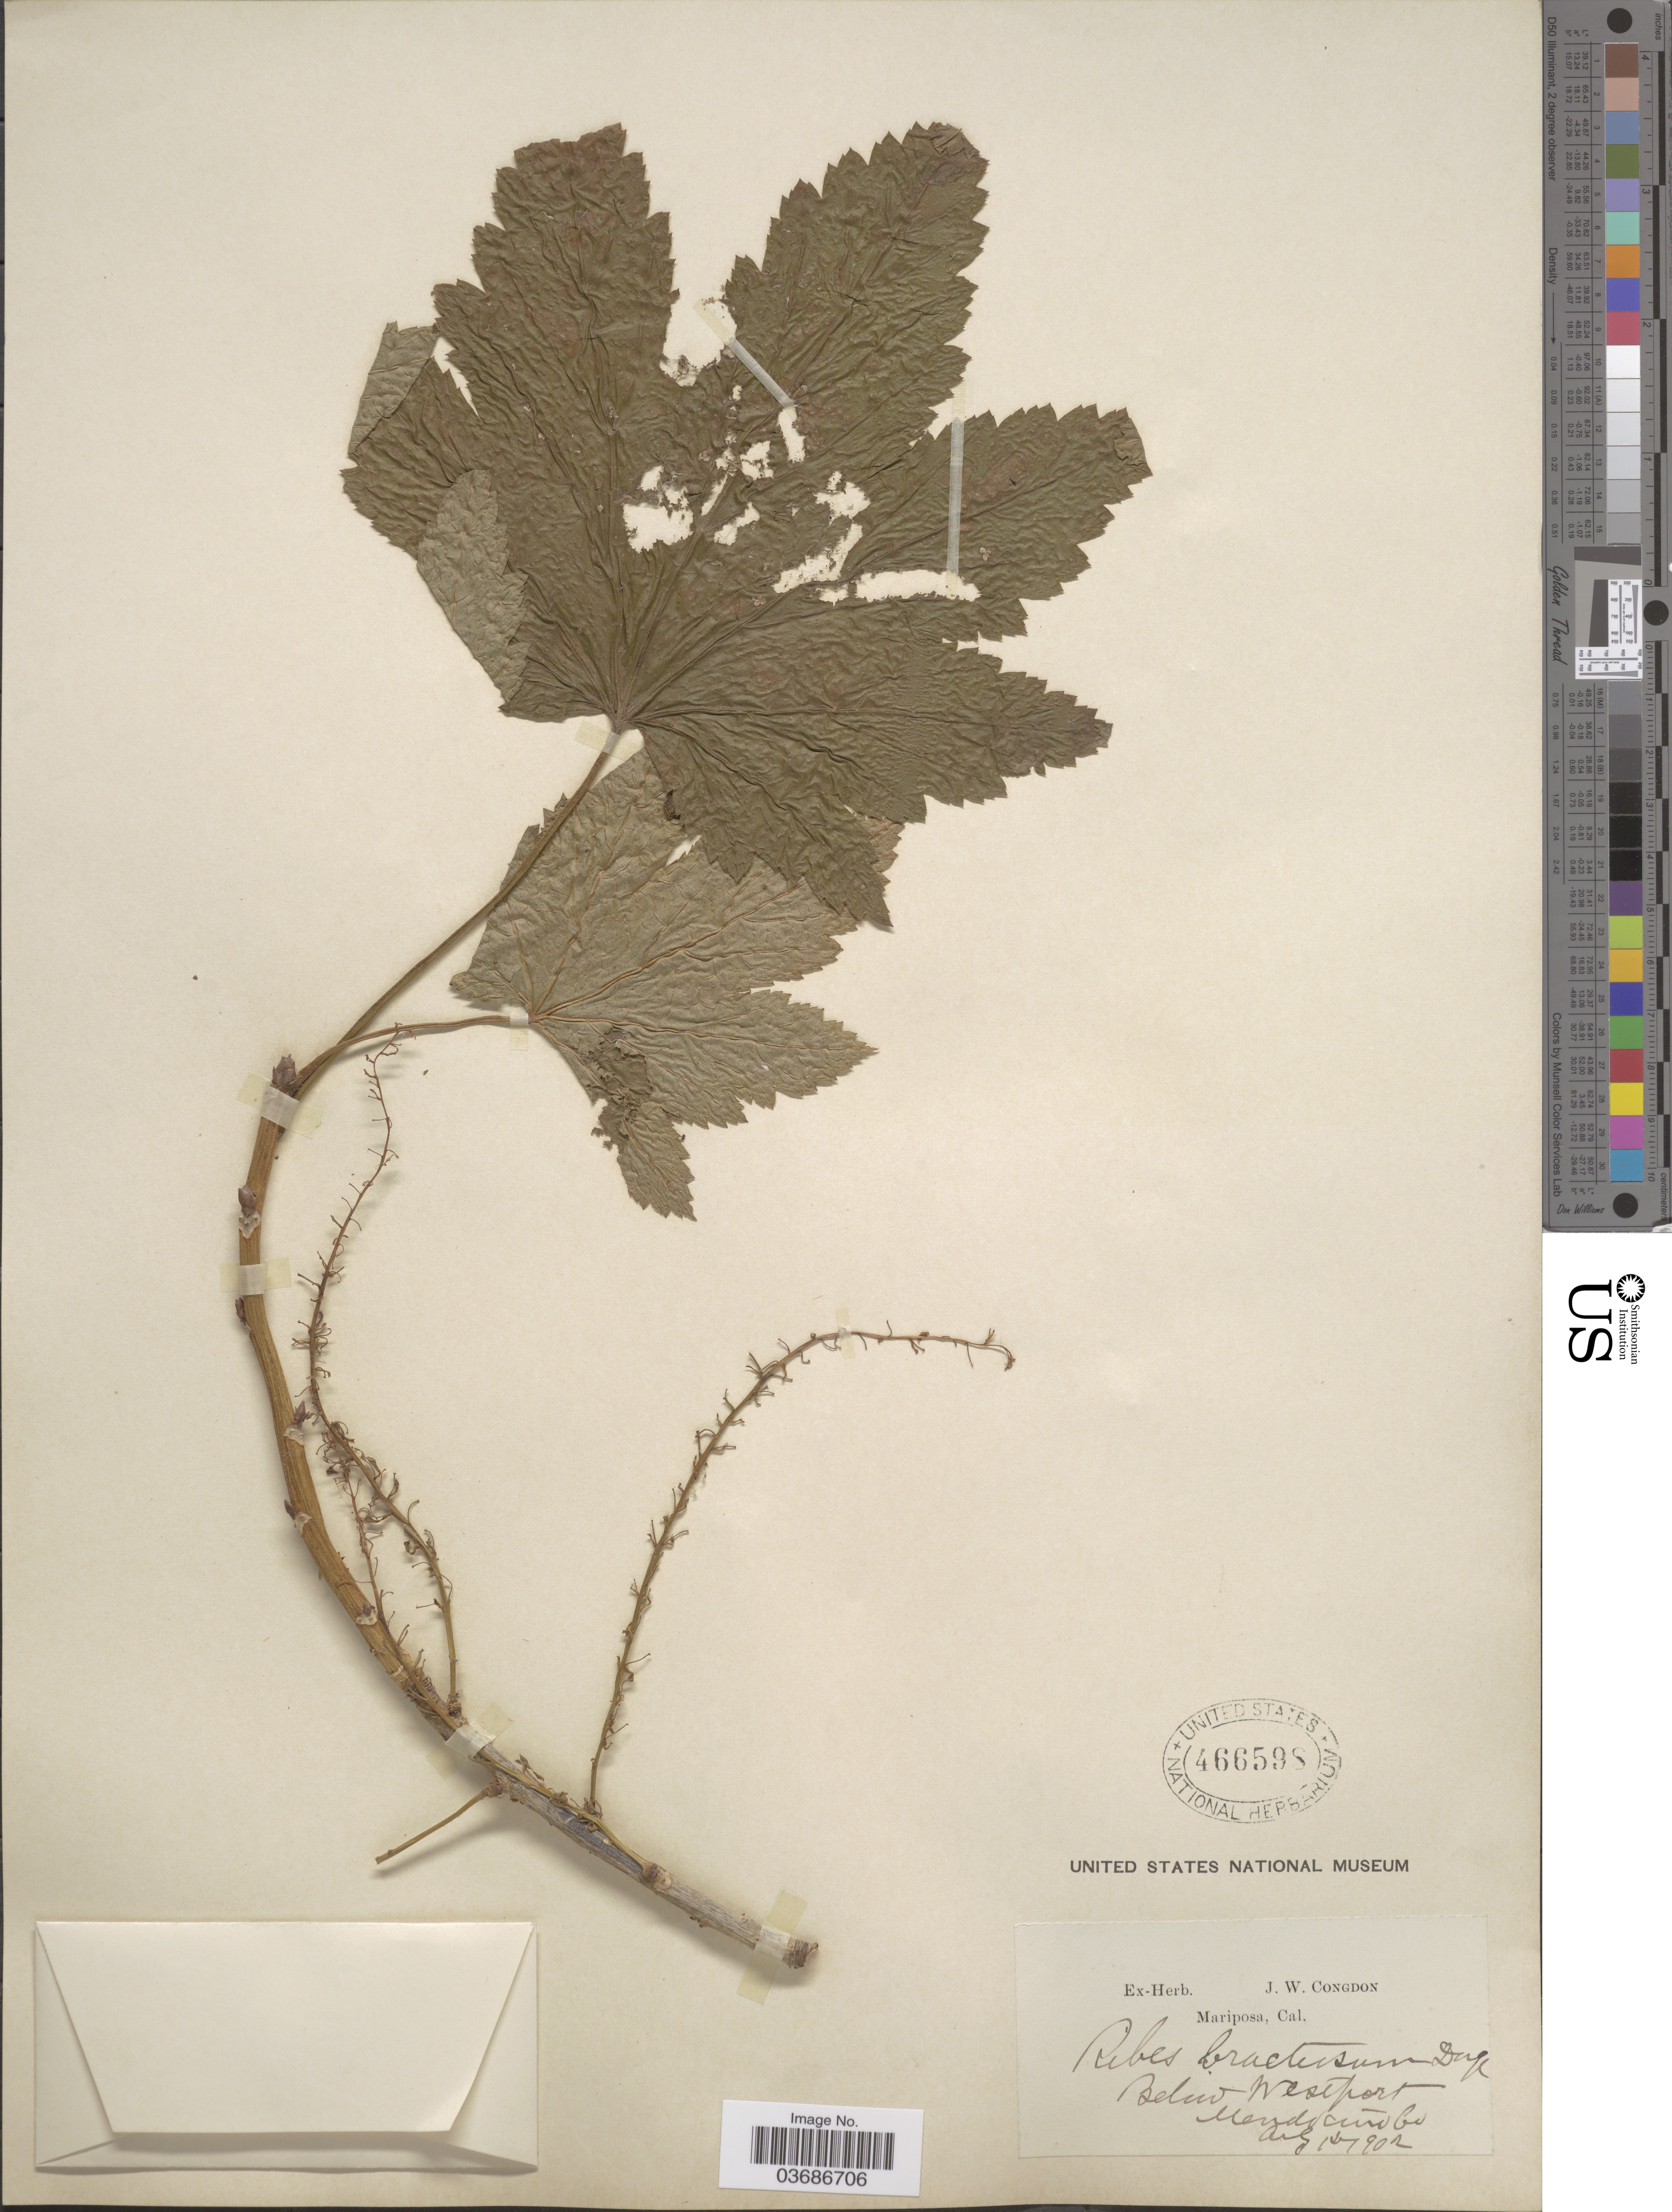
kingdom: Plantae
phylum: Tracheophyta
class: Magnoliopsida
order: Saxifragales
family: Grossulariaceae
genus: Ribes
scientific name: Ribes bracteosum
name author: Douglas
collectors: J. W. Congdon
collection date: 1902-08-01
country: United States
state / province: California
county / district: Mendocino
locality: Mariposa. Below Westport. Mendocino Co.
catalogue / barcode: US 466598